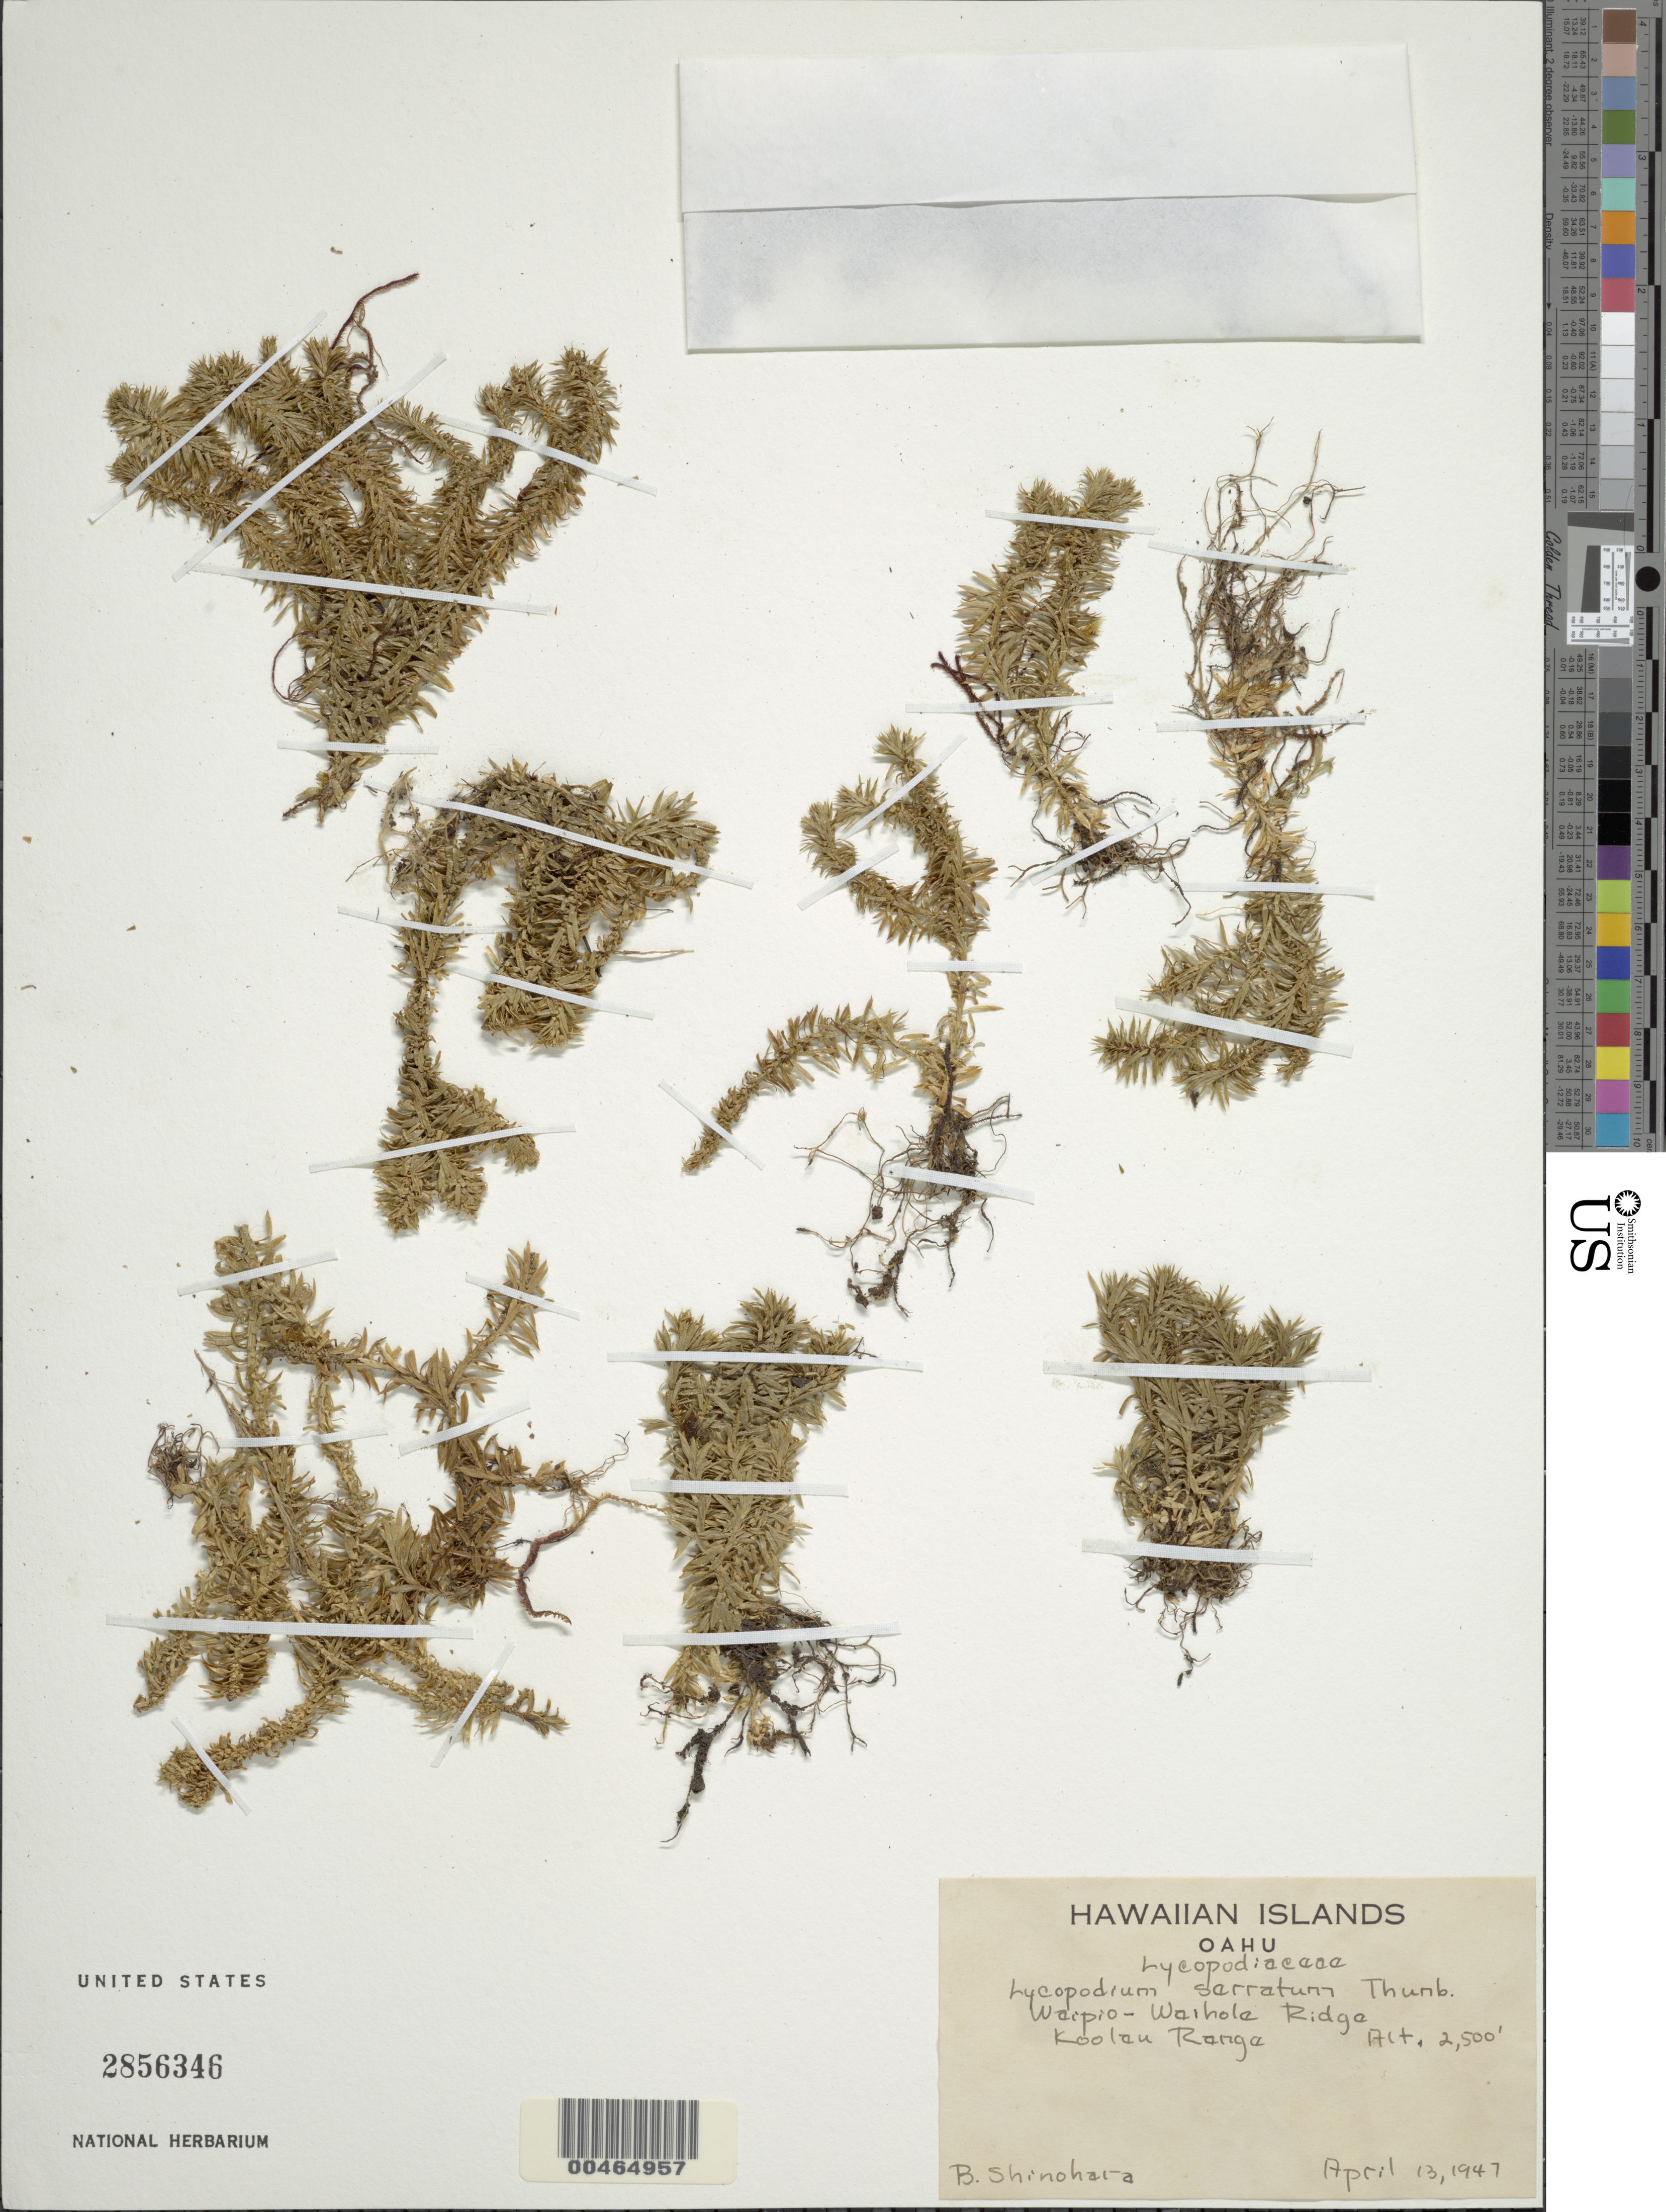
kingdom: Plantae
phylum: Tracheophyta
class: Lycopodiopsida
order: Lycopodiales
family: Lycopodiaceae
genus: Huperzia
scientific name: Huperzia serrata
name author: (Thunb.) Trevis.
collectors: B. Shinohara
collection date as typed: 13 Apr 1947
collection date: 1947-04-13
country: United States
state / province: Hawaii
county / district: Honolulu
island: Oahu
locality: Waipio-Waihole Ridge, Koolau Range.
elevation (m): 762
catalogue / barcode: US 2856346